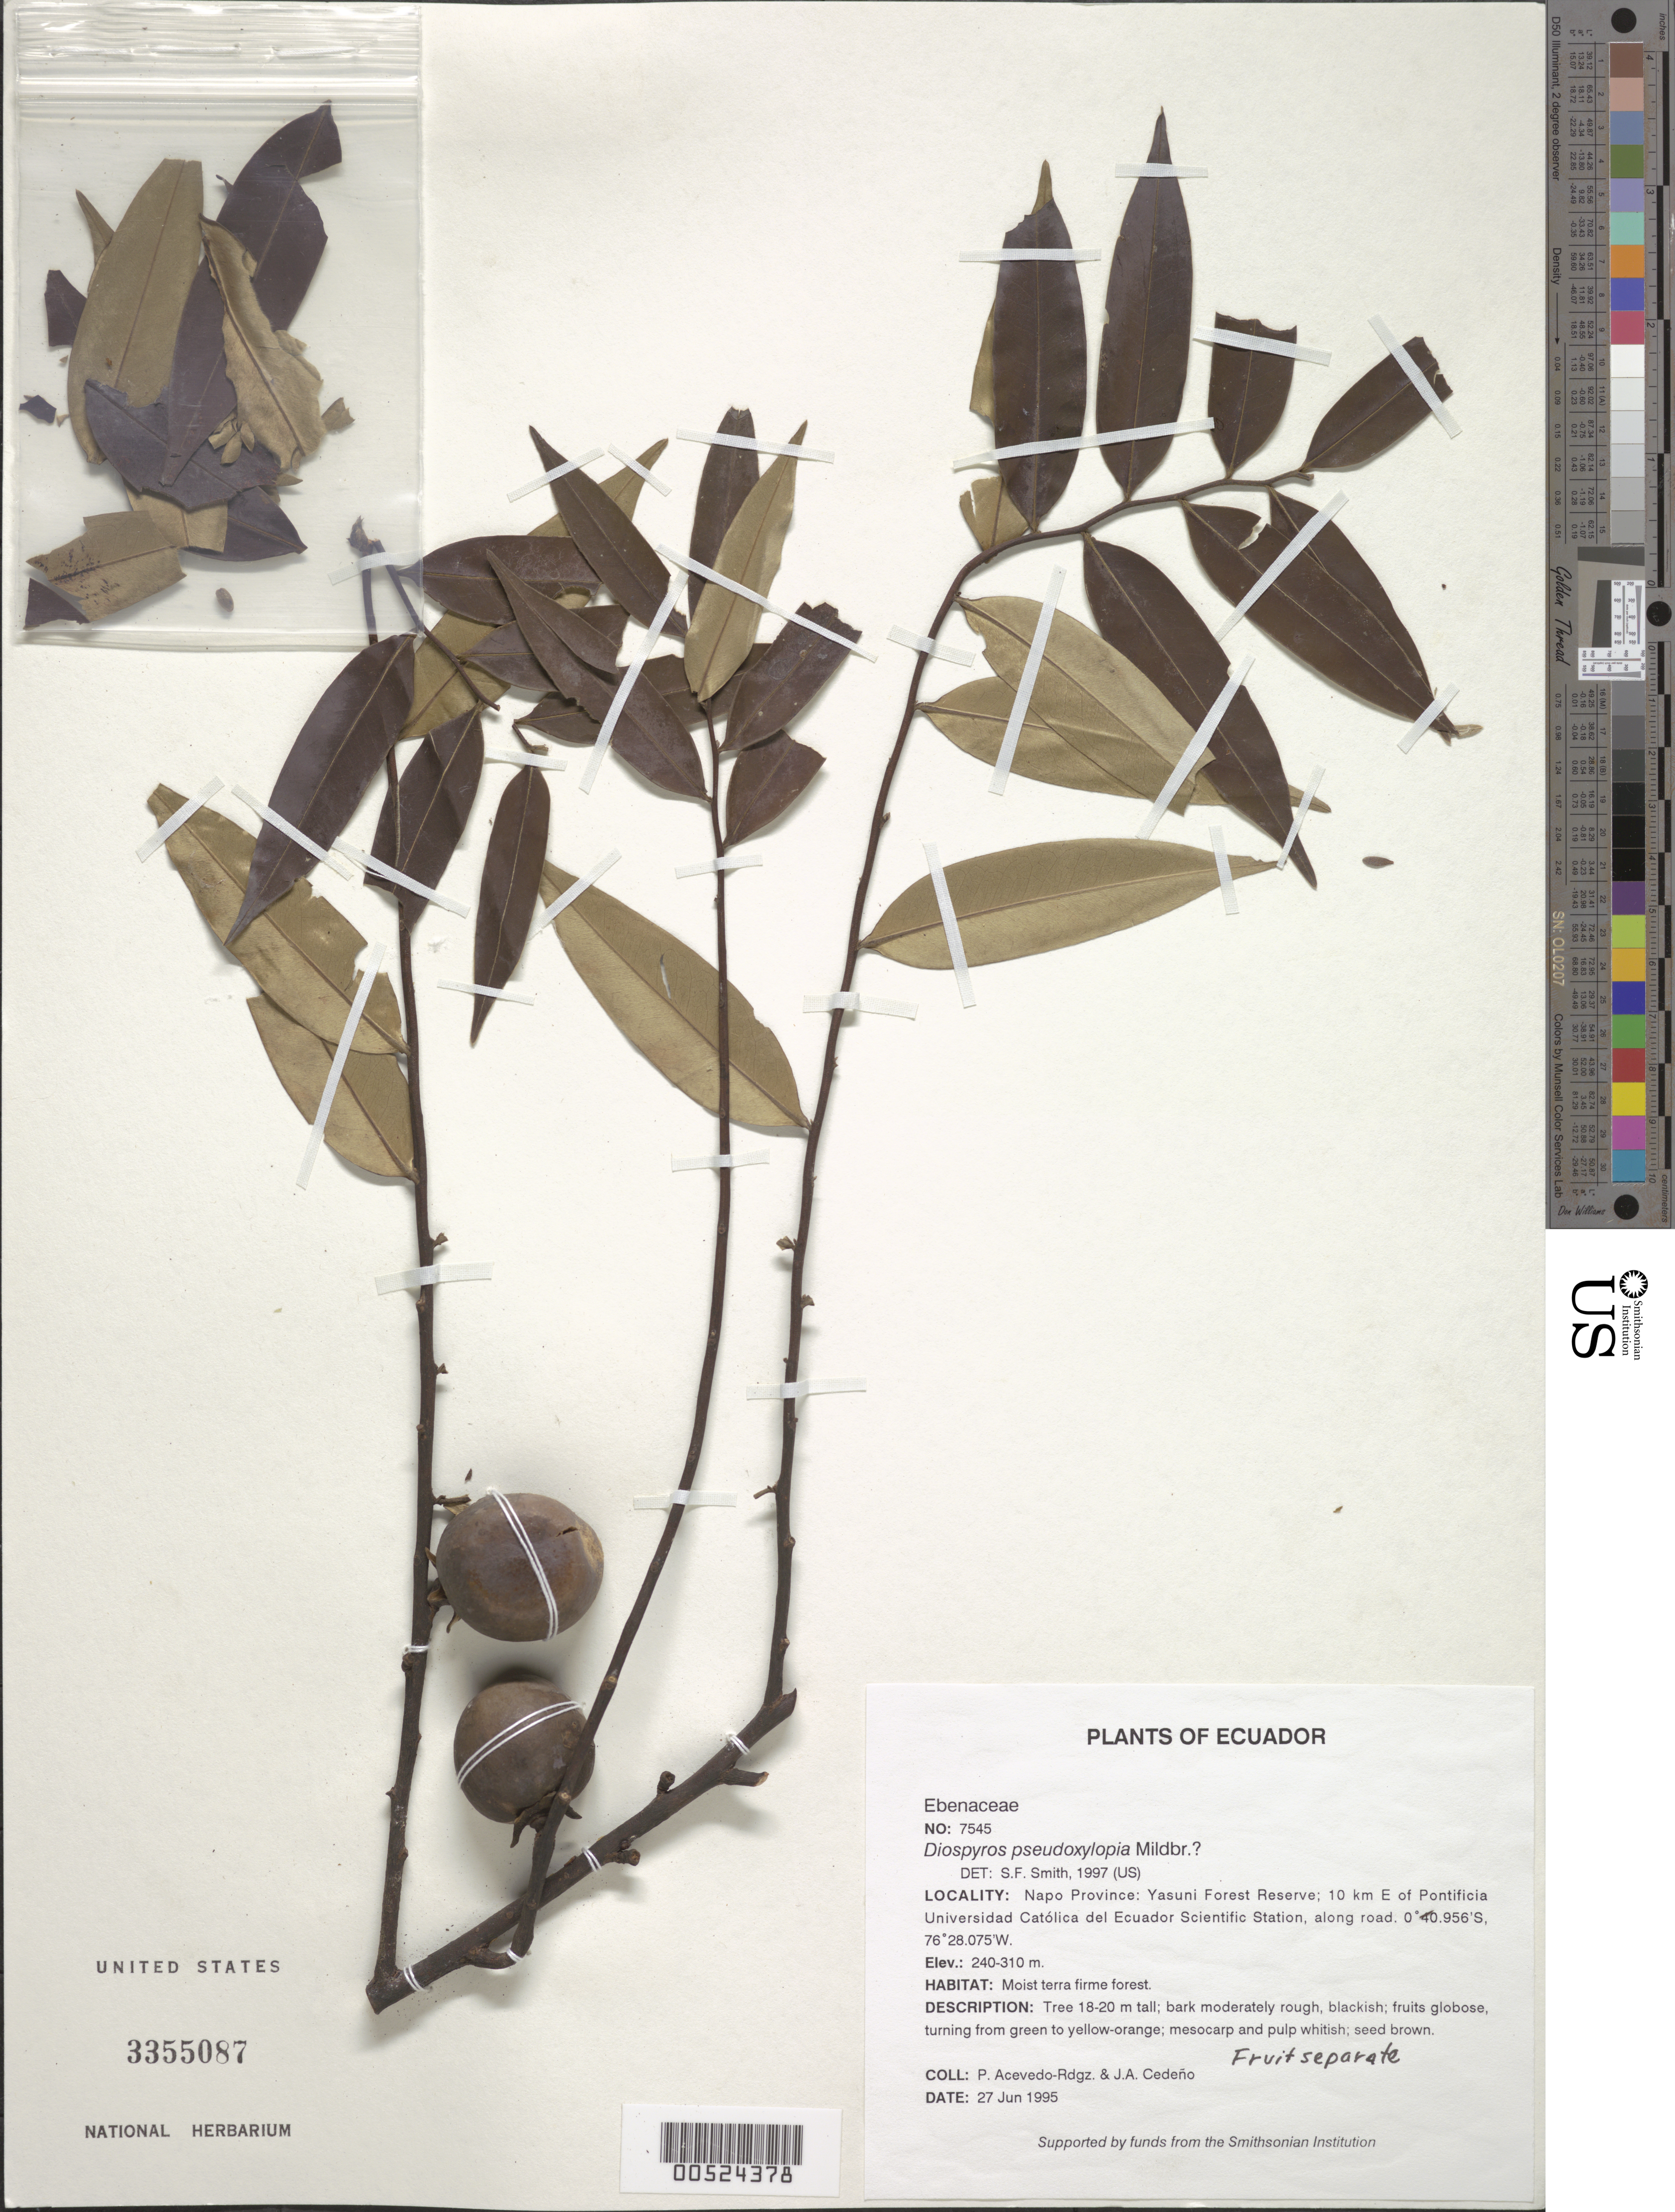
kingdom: Plantae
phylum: Tracheophyta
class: Magnoliopsida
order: Ericales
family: Ebenaceae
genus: Diospyros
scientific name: Diospyros pseudoxylopia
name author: Mildbr.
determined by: Smith, Stephen F., (US), NMNH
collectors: P. Acevedo-Rodr. & J. A. Cedeño M.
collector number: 7545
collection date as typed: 27 Jun 1995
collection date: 1995-06-27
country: Ecuador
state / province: Napo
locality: Napo Province: Yasuni Forest Reserve; 10 km E of Pontificia Universidad Católica del Ecuador Scientific Station along road.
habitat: Moist terra firme forest.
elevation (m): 240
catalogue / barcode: US 3355087